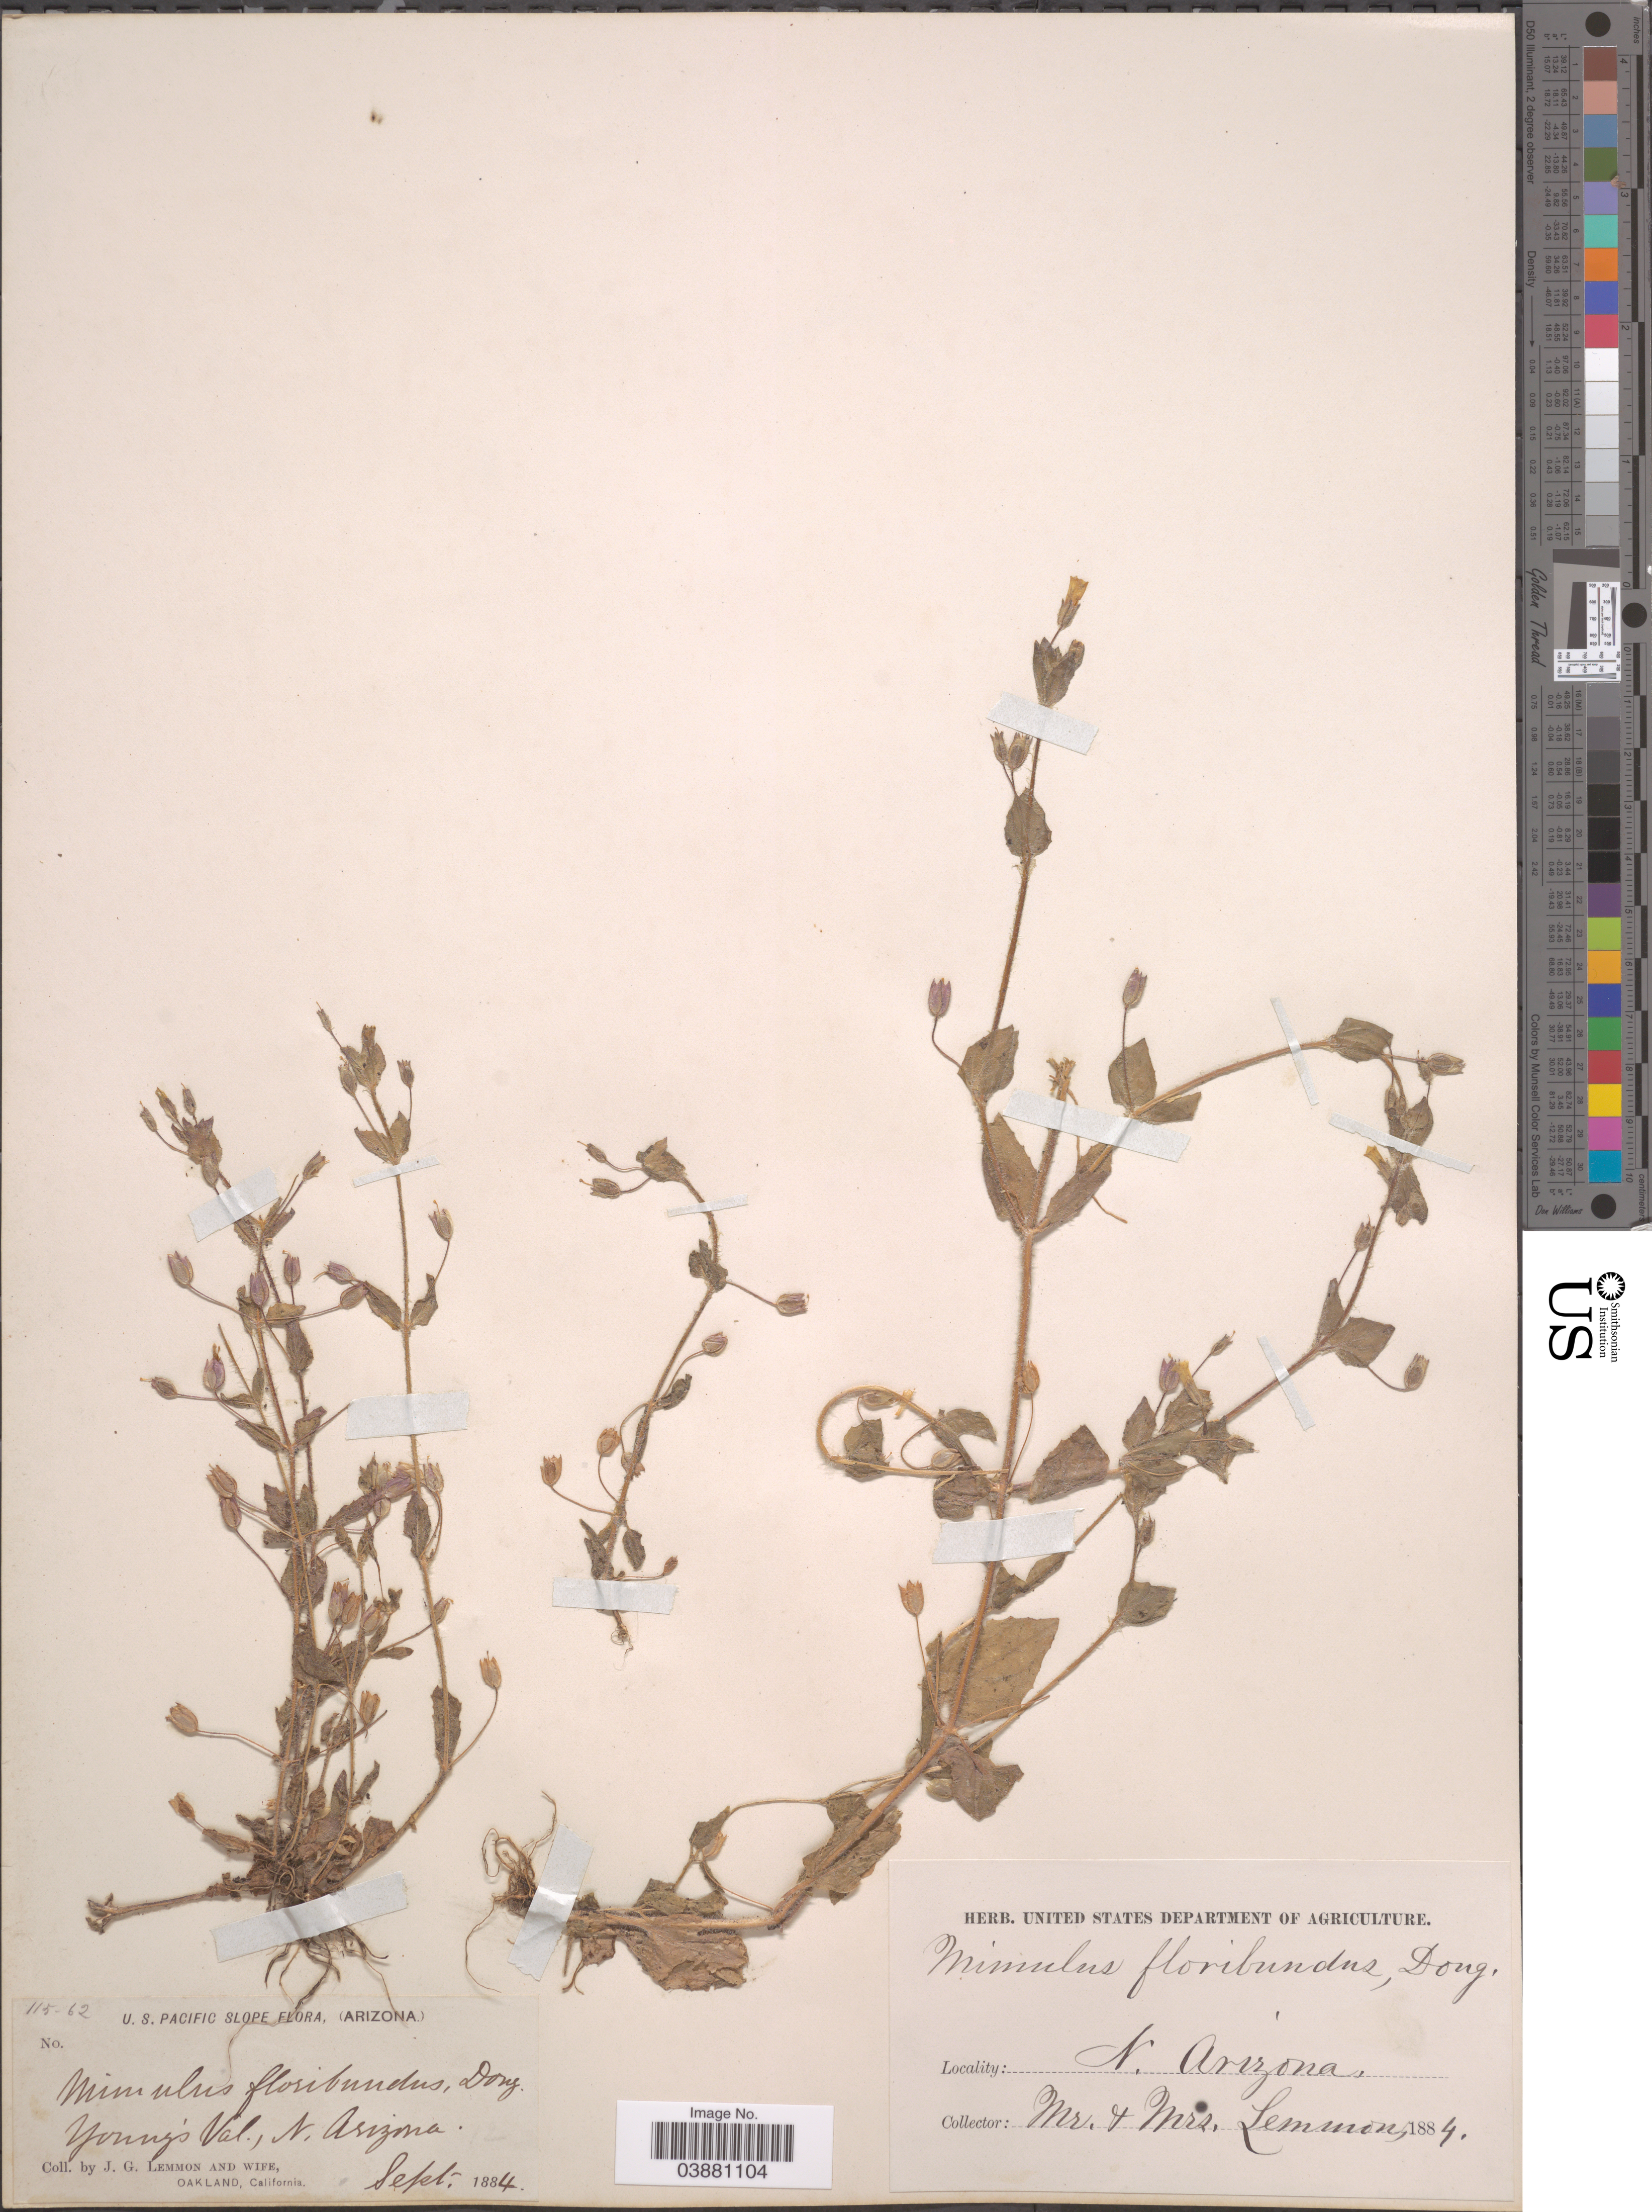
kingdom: Plantae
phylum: Tracheophyta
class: Magnoliopsida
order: Lamiales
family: Phrymaceae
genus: Mimulus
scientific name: Mimulus floribundus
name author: Douglas ex Lindl.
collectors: J. Lemmon & Mrs. J. G. Lemmon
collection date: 1884-09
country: United States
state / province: Arizona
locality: U. S. Pacific slope. Young's Val., N. Arizona.